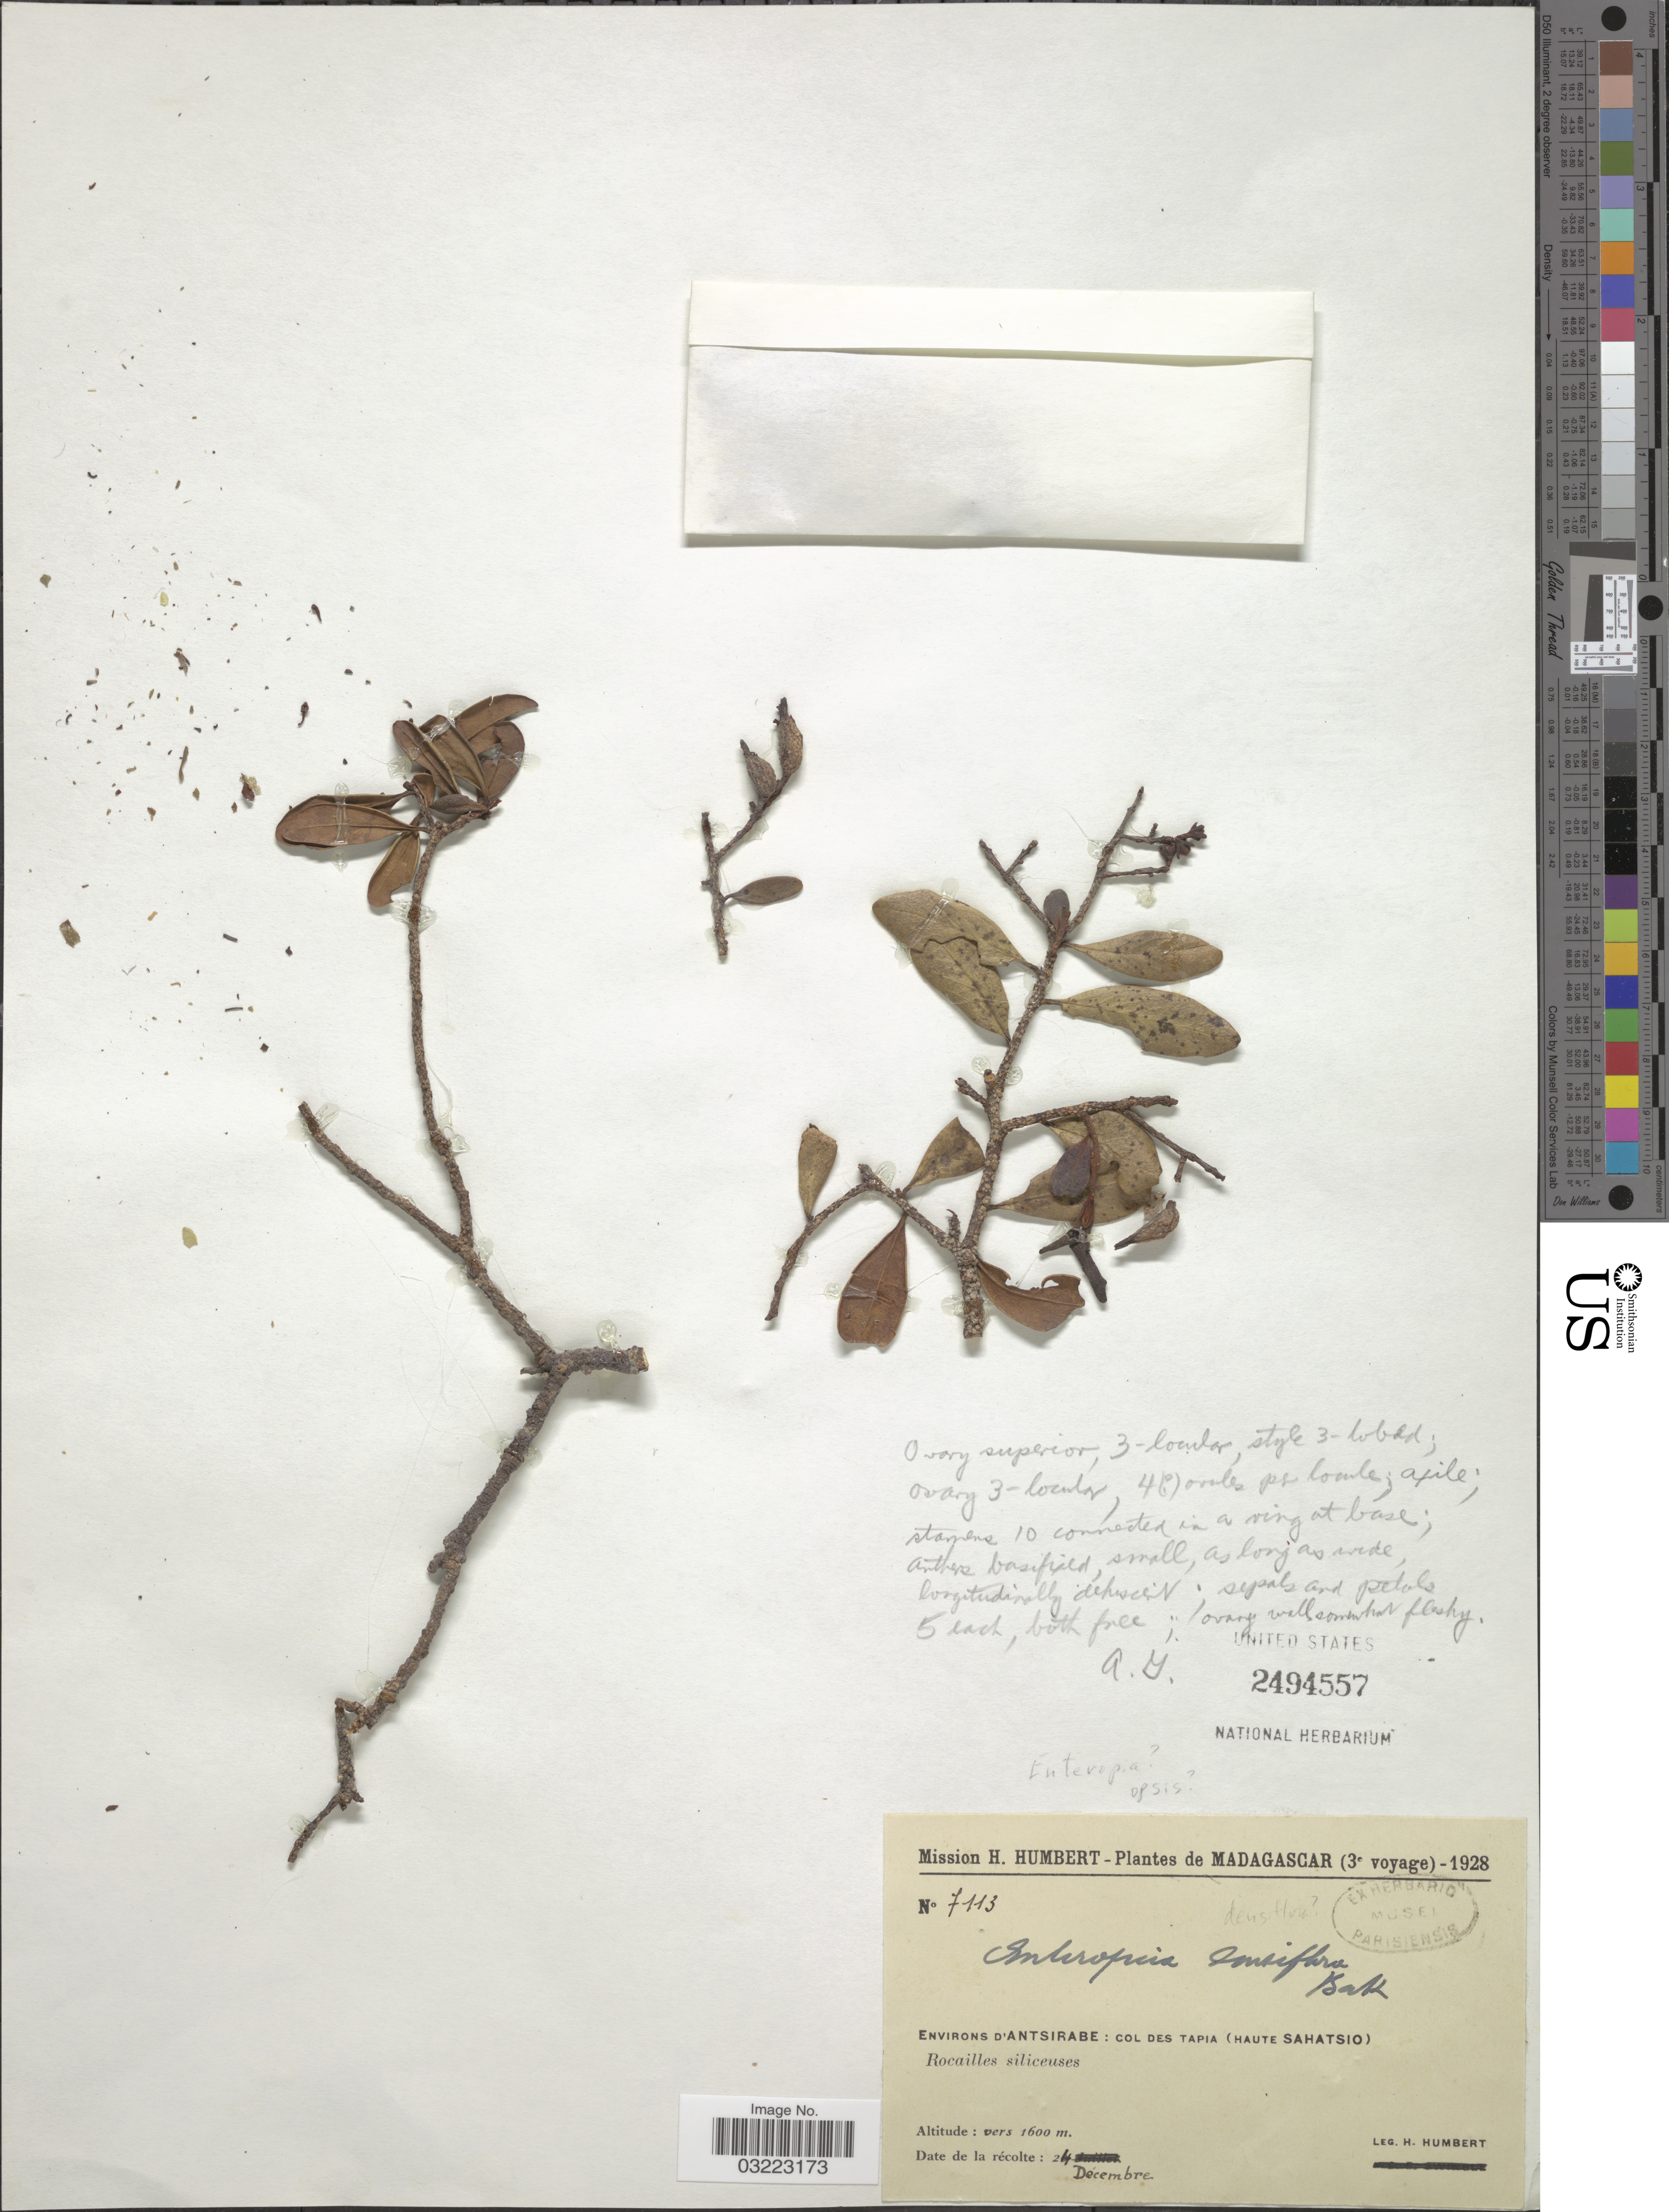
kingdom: Plantae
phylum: Tracheophyta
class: Magnoliopsida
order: Caryophyllales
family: Asteropeiaceae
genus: Asteropeia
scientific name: Asteropeia densiflora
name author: Baker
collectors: H. Humbert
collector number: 7113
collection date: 1928-12-24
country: Madagascar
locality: Environs d'Antsirabe: Col des Tapia (Haute Sahatsio).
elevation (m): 1600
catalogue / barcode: US 2494557